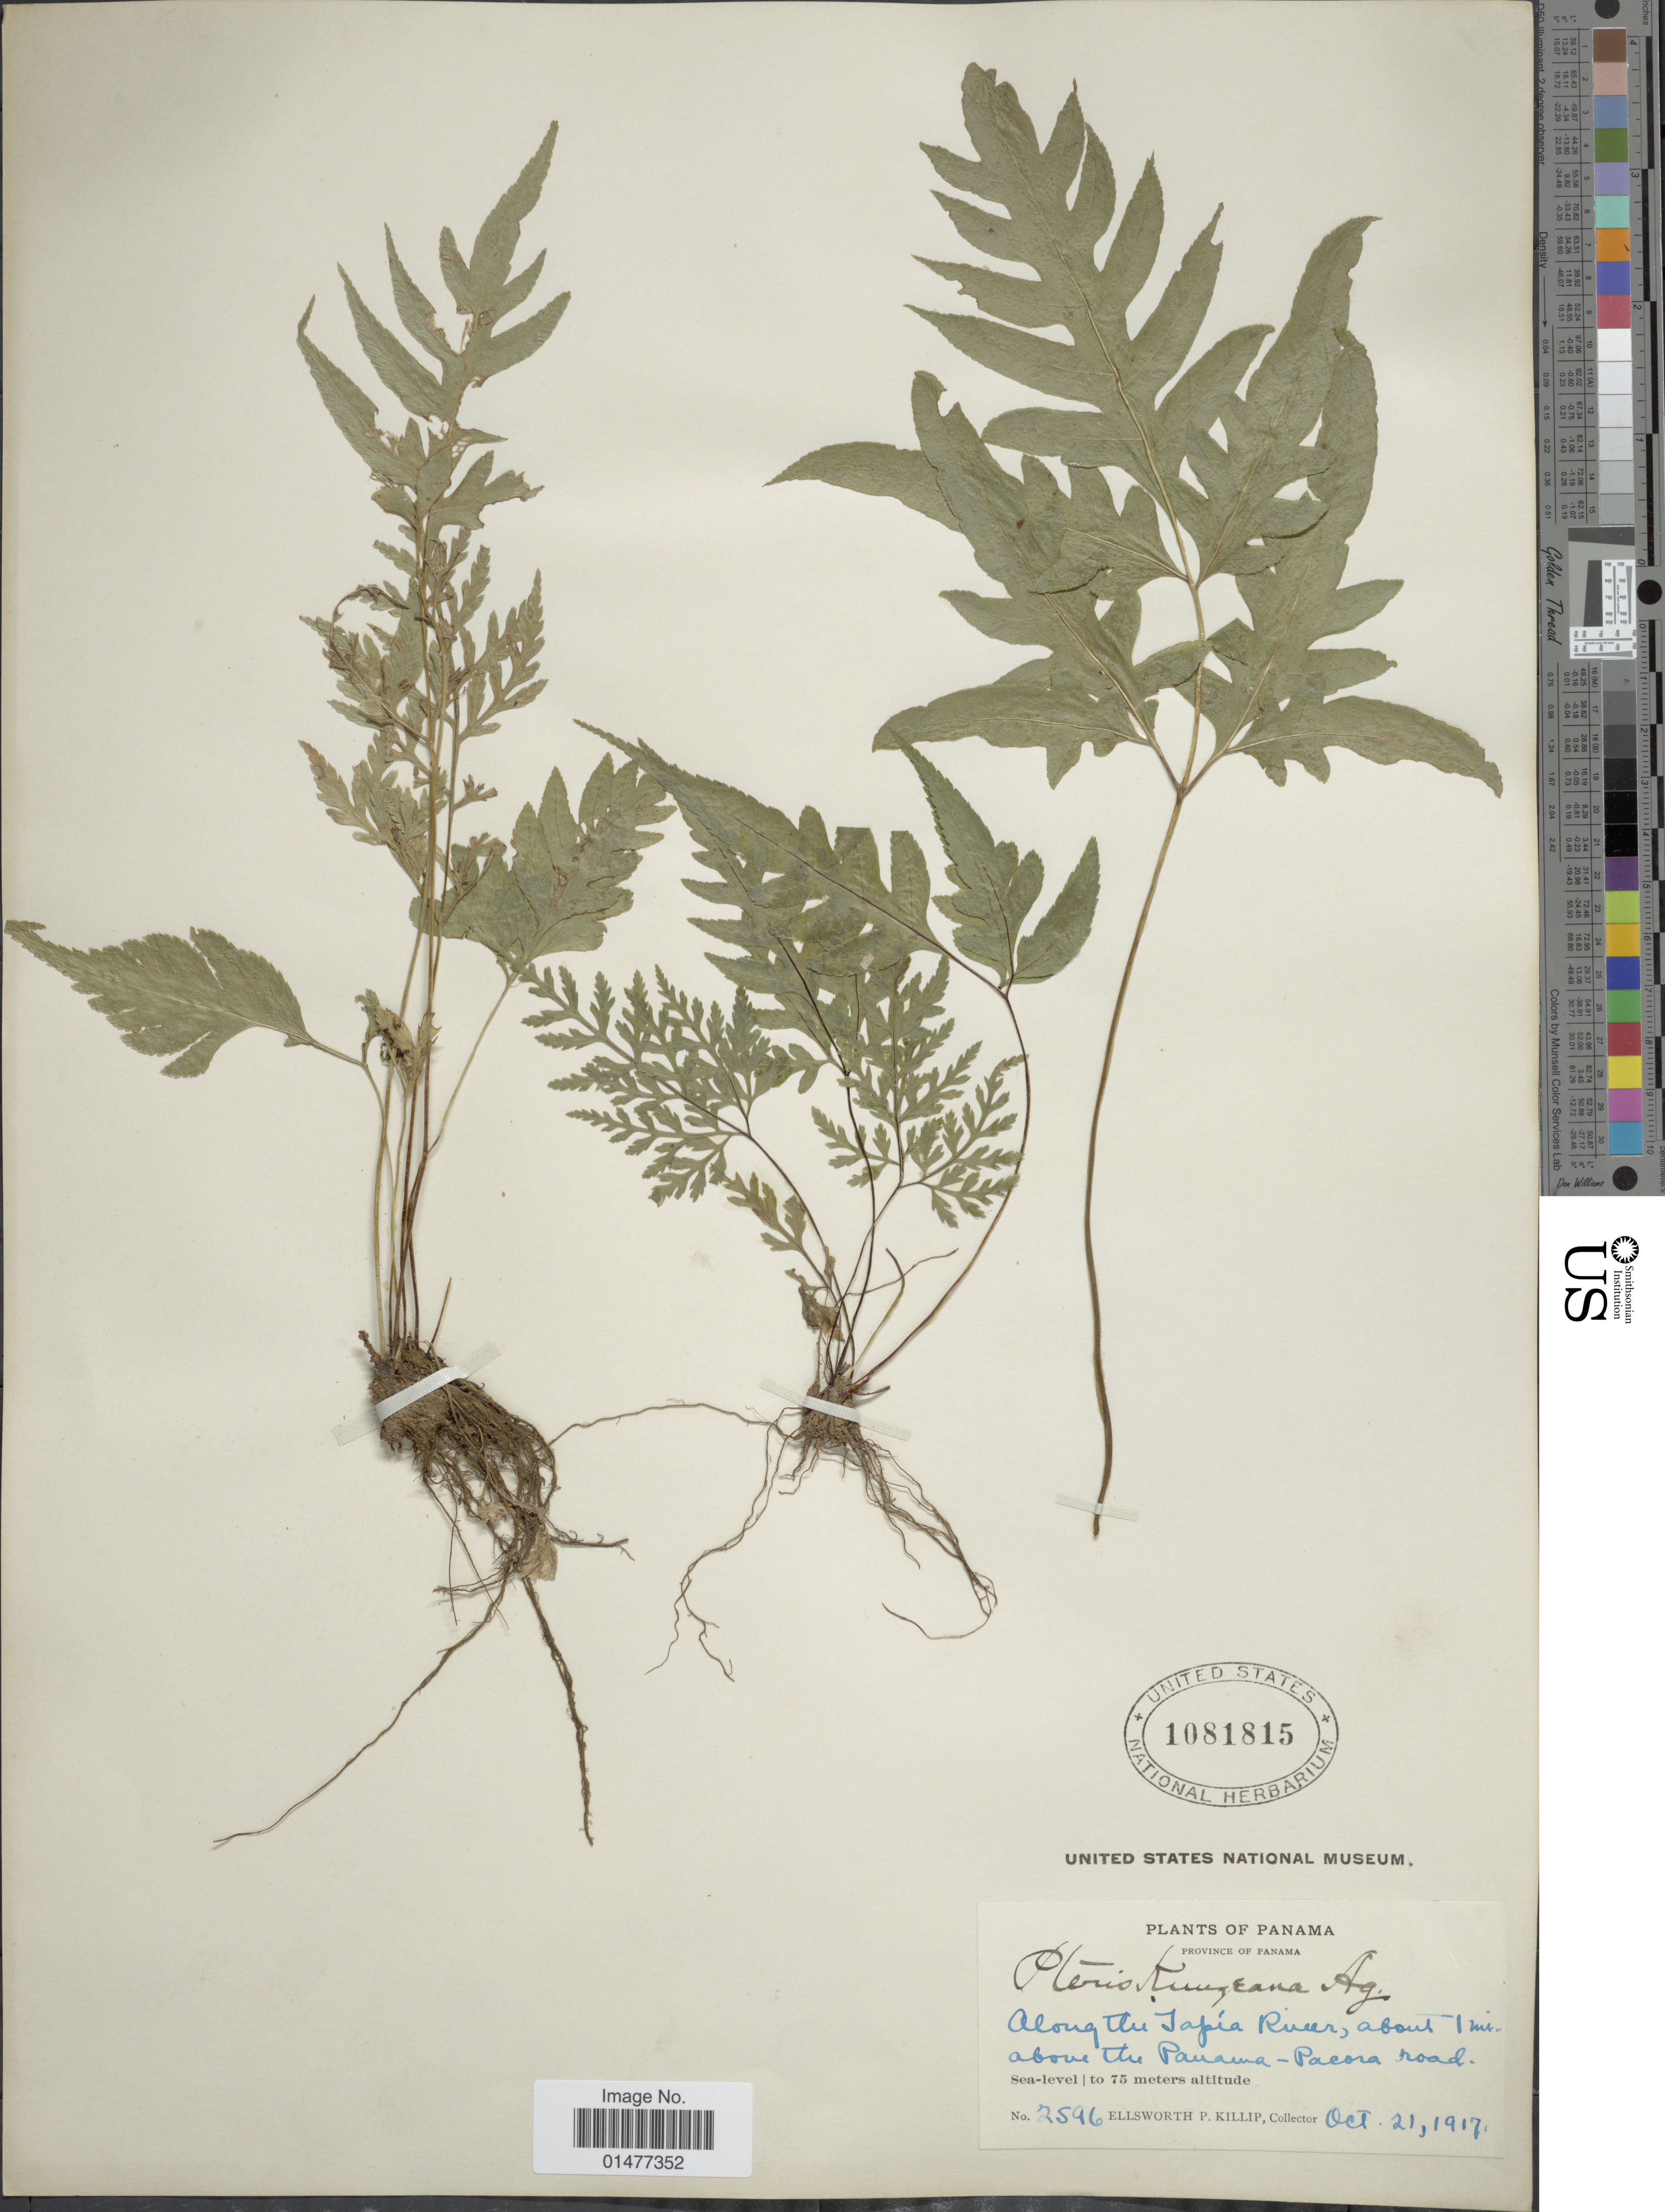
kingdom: Plantae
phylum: Tracheophyta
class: Polypodiopsida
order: Polypodiales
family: Pteridaceae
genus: Pteris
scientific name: Pteris altissima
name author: Poir.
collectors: E. P. Killip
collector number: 2596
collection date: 1917-10-21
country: Panama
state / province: Panamá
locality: Along the Tapia River, about 1 mi. above the Panama- Pacora road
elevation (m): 75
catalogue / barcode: US 1081815